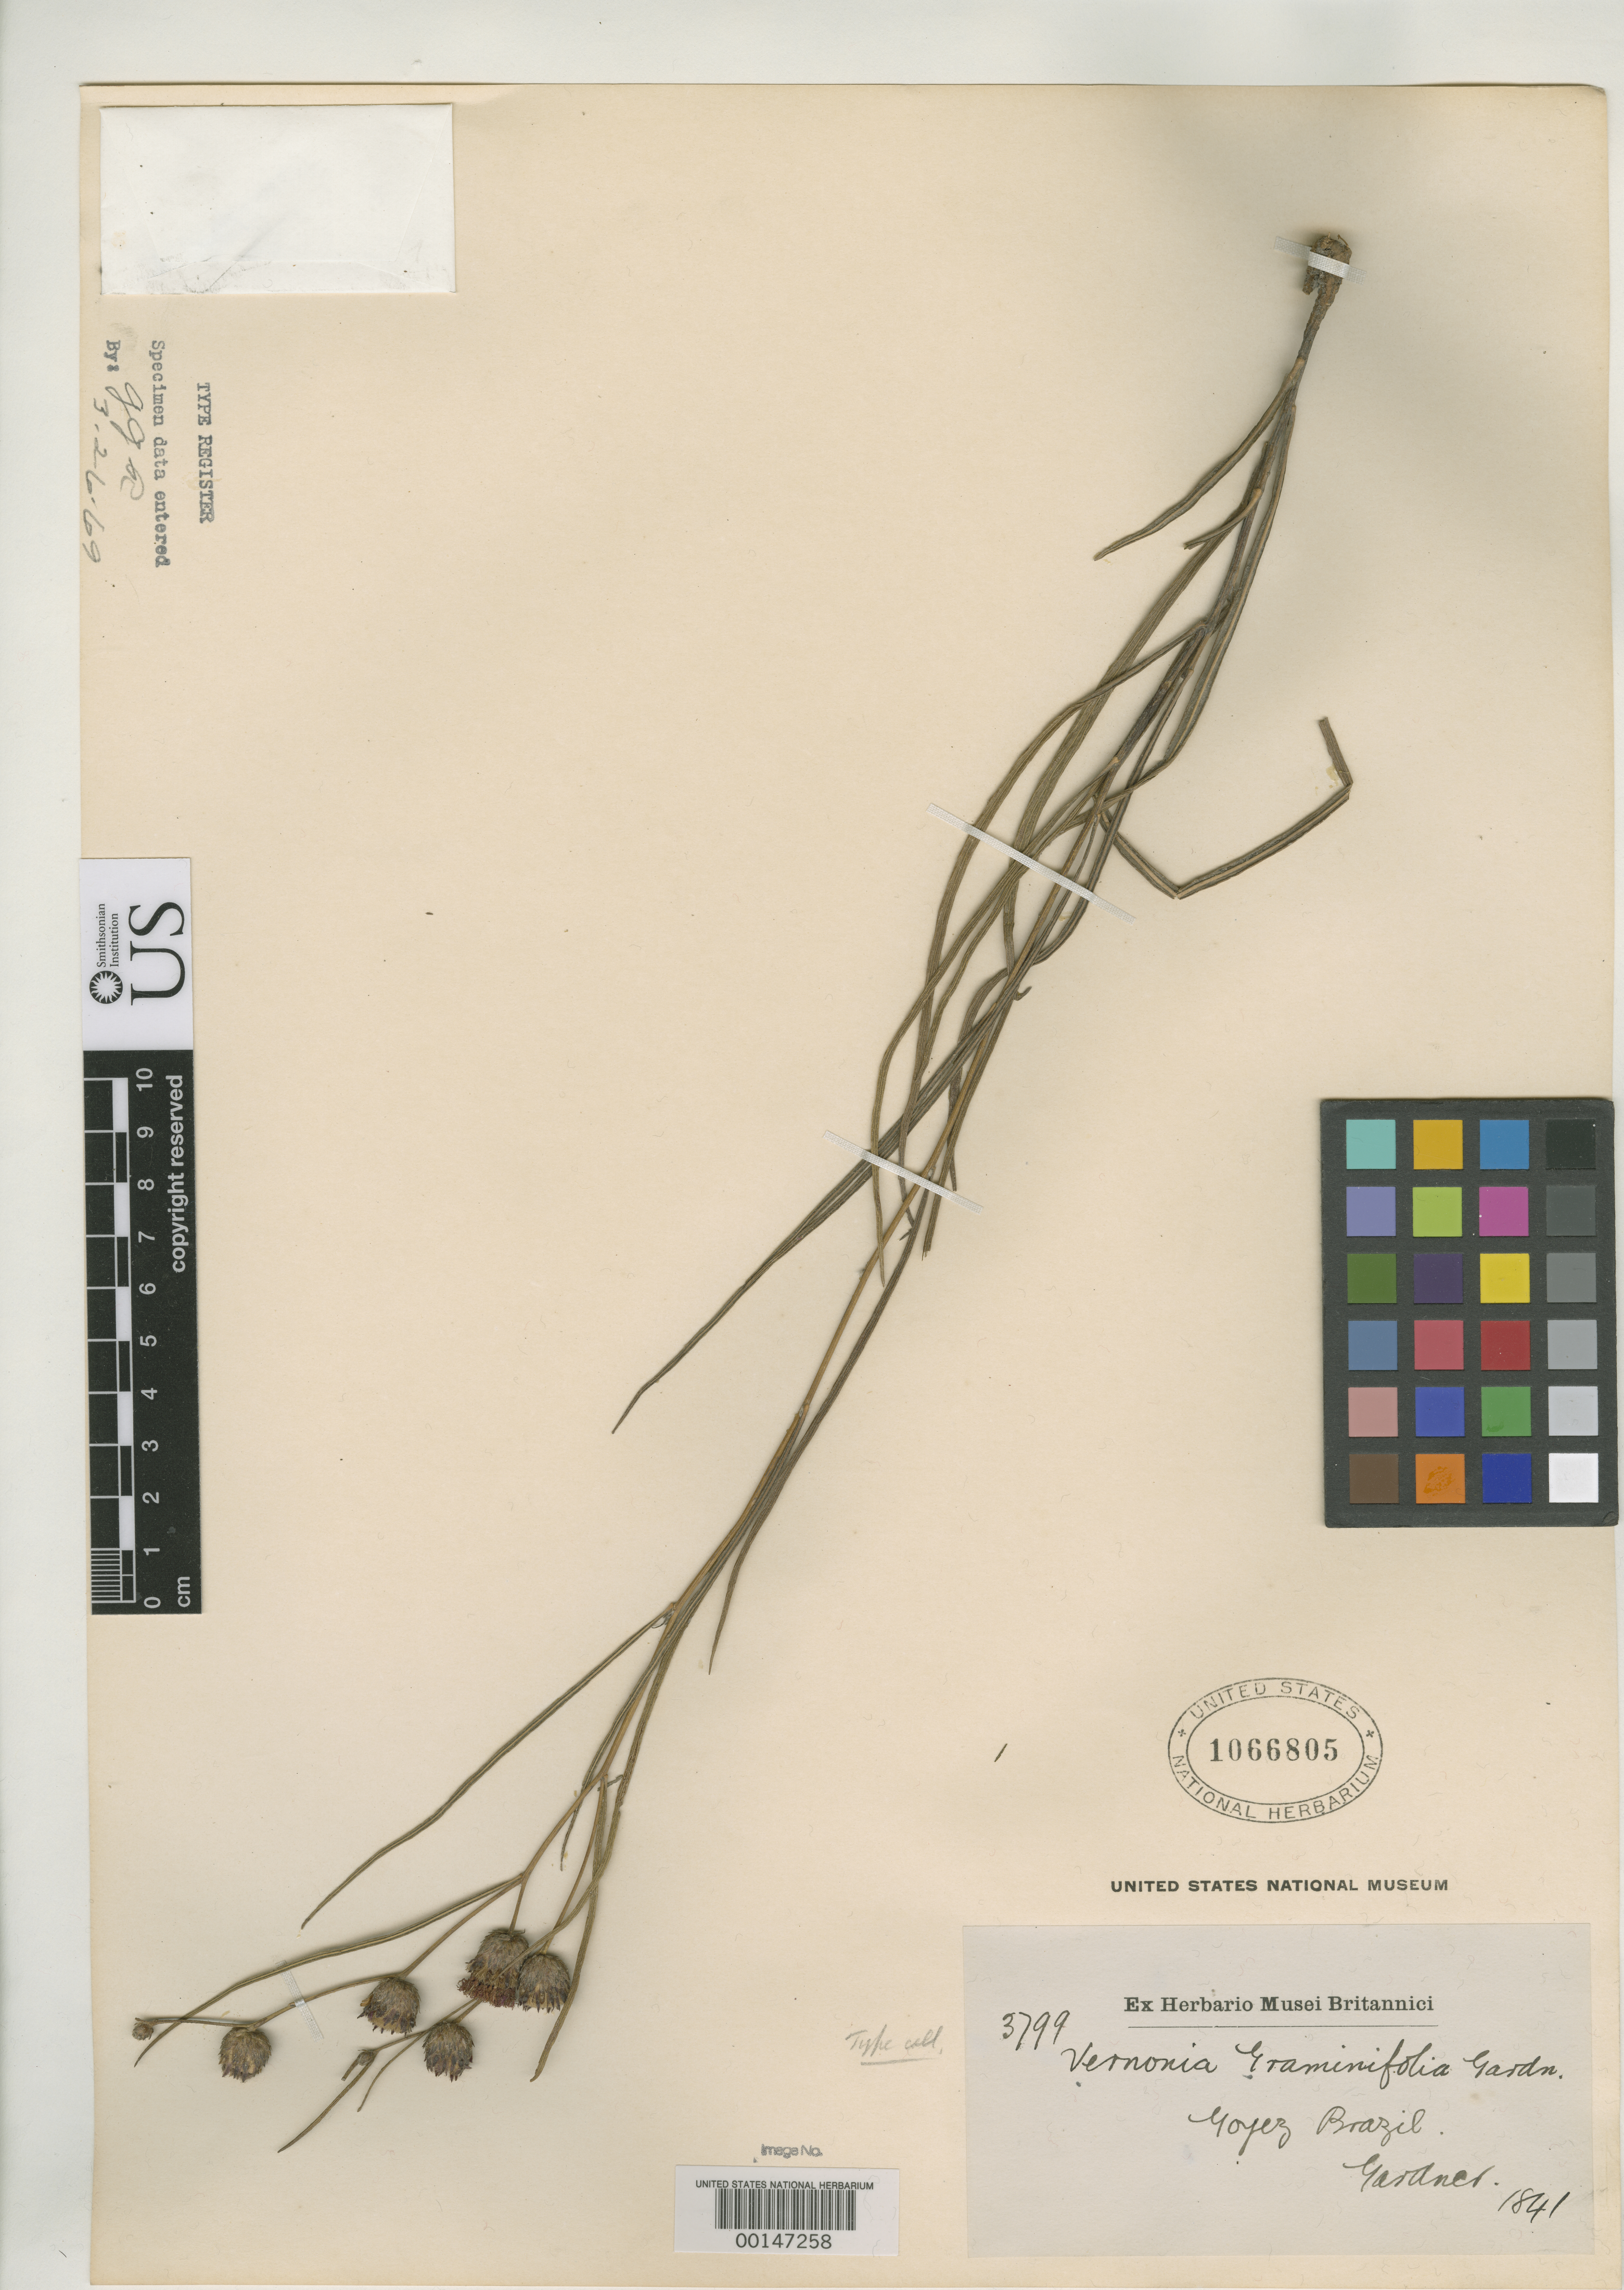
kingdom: Plantae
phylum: Tracheophyta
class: Magnoliopsida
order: Asterales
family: Asteraceae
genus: Vernonia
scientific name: Vernonia graminifolia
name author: Gardner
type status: Isotype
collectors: G. Gardner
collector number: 3799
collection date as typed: Apr 1840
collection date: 1840-04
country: Brazil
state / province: Goiás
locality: Villa de Arrayas.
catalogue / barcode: US 1066805